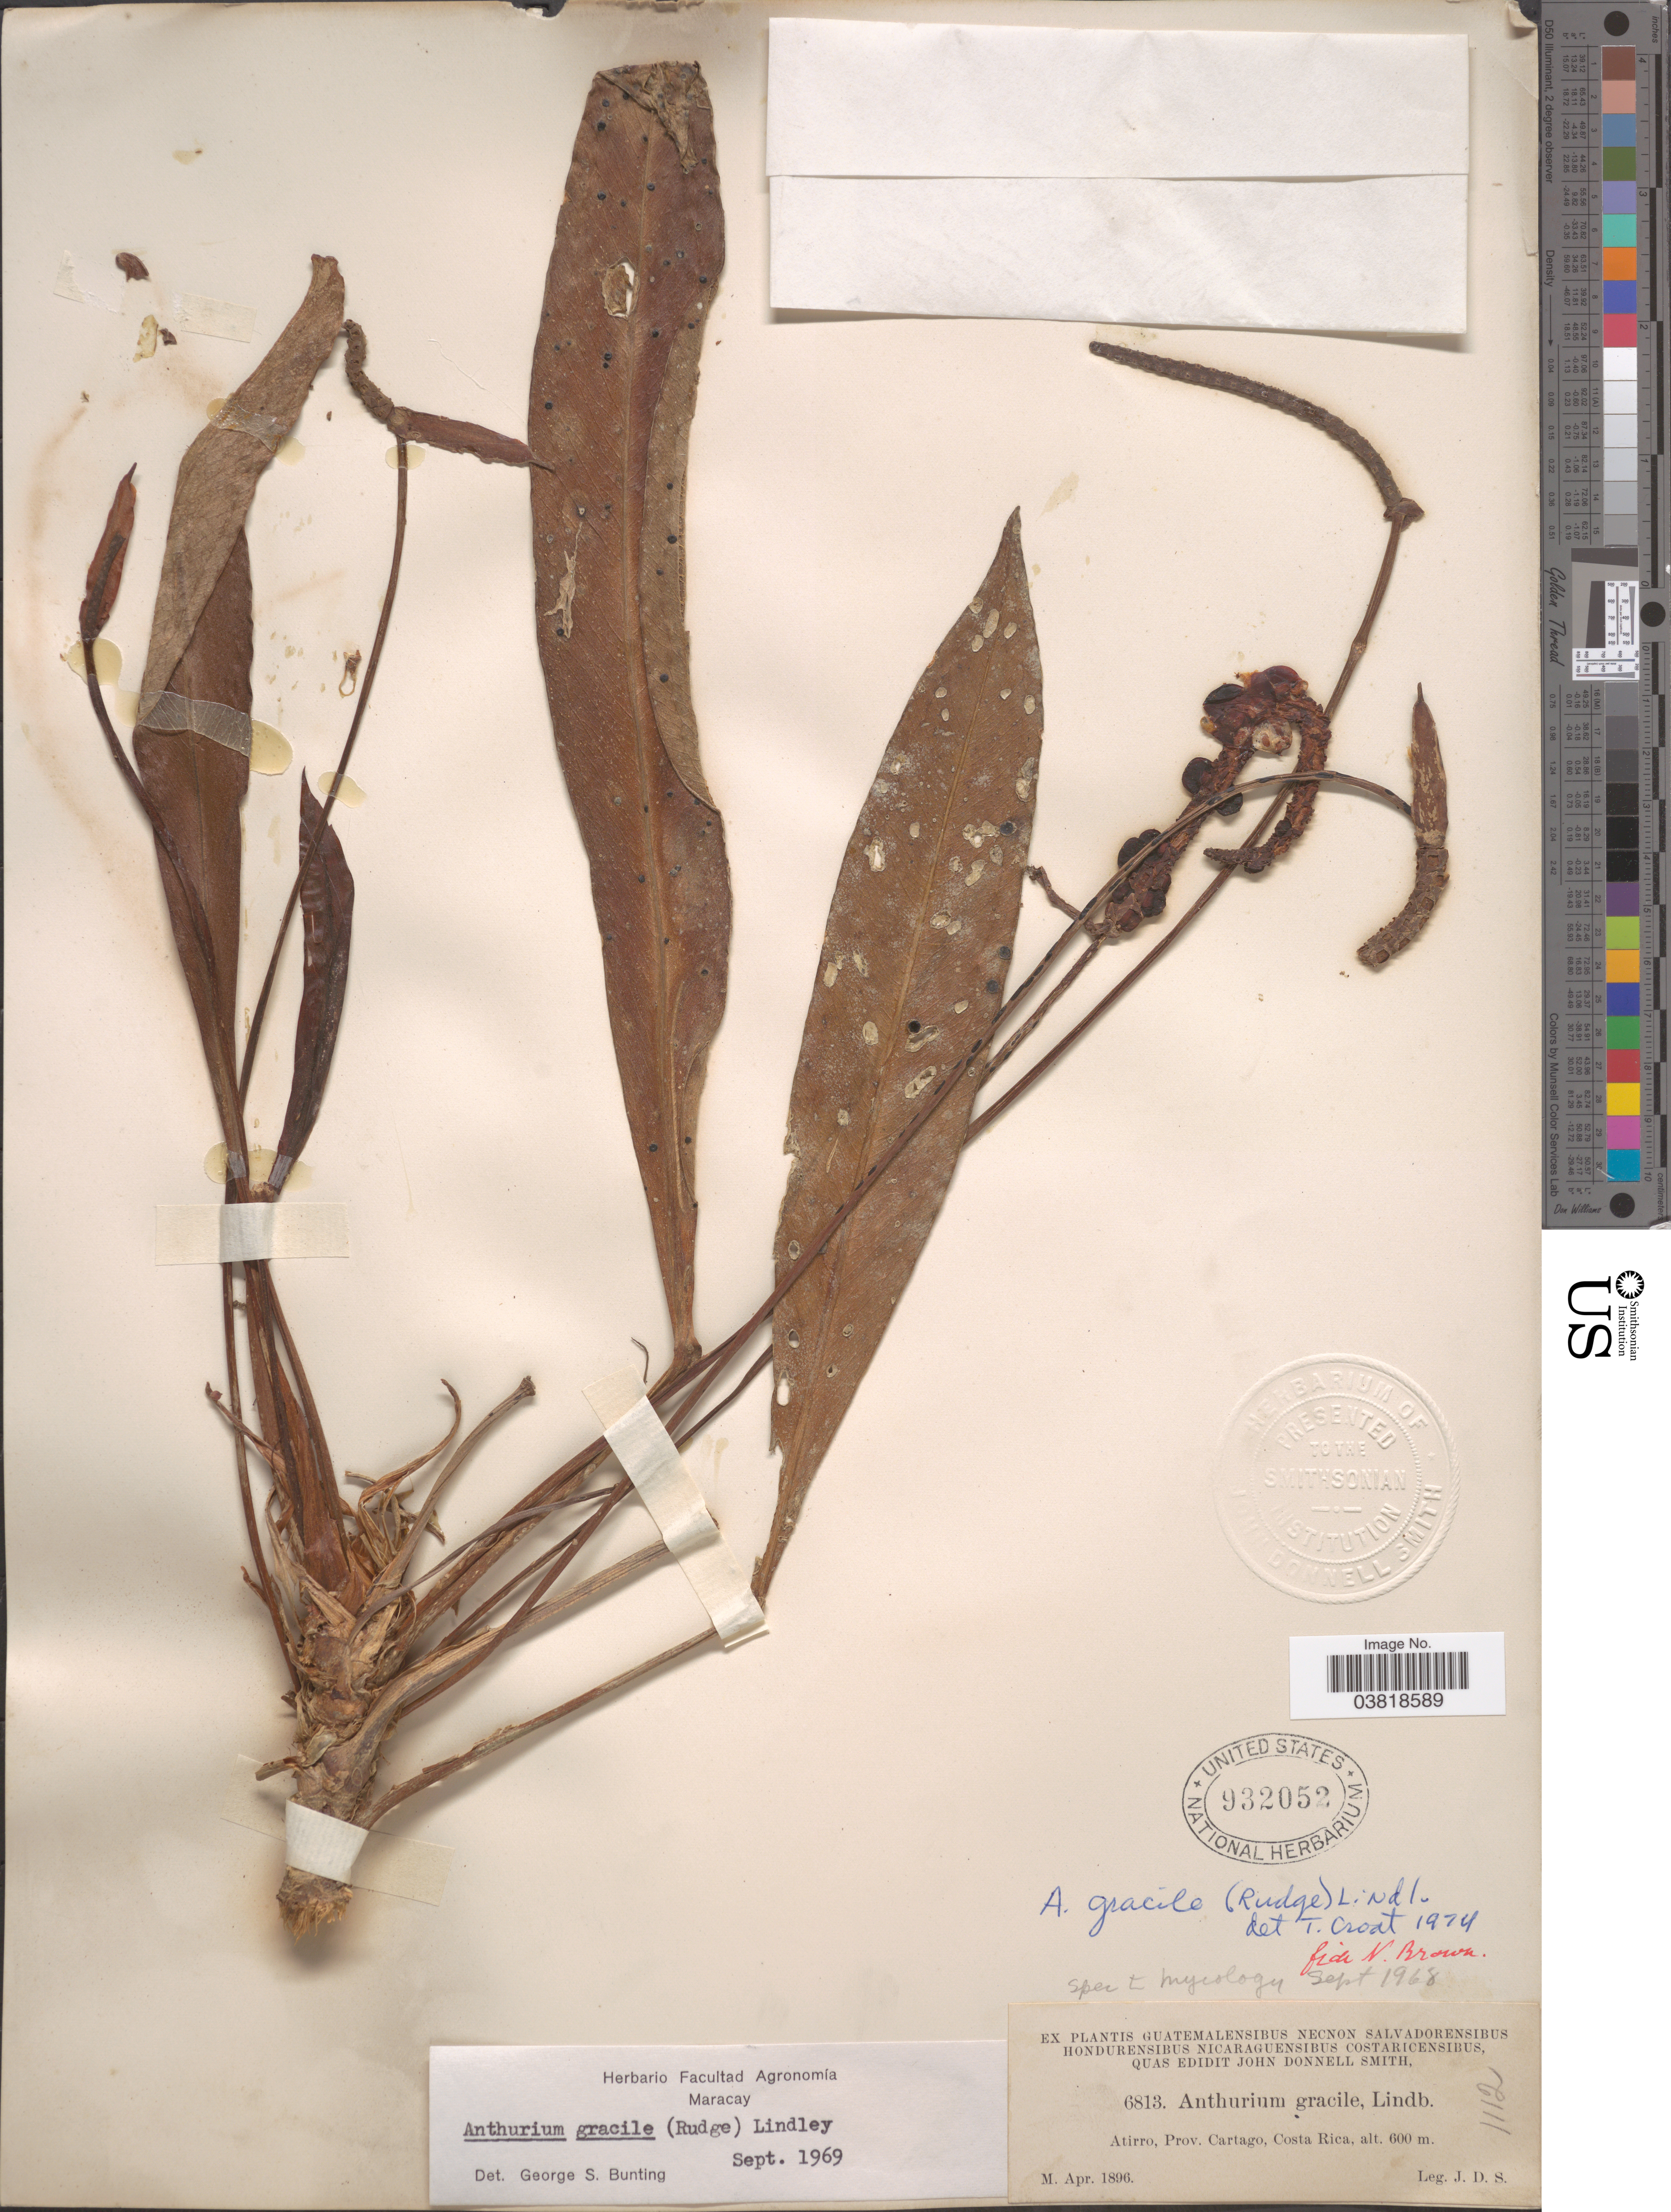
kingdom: Plantae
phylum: Tracheophyta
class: Liliopsida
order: Alismatales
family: Araceae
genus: Anthurium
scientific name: Anthurium gracile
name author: (Rudge) Schott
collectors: J. Donnell Smith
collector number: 6813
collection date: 1896-04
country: Costa Rica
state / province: Cartago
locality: Atirro.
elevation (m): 600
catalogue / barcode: US 932052